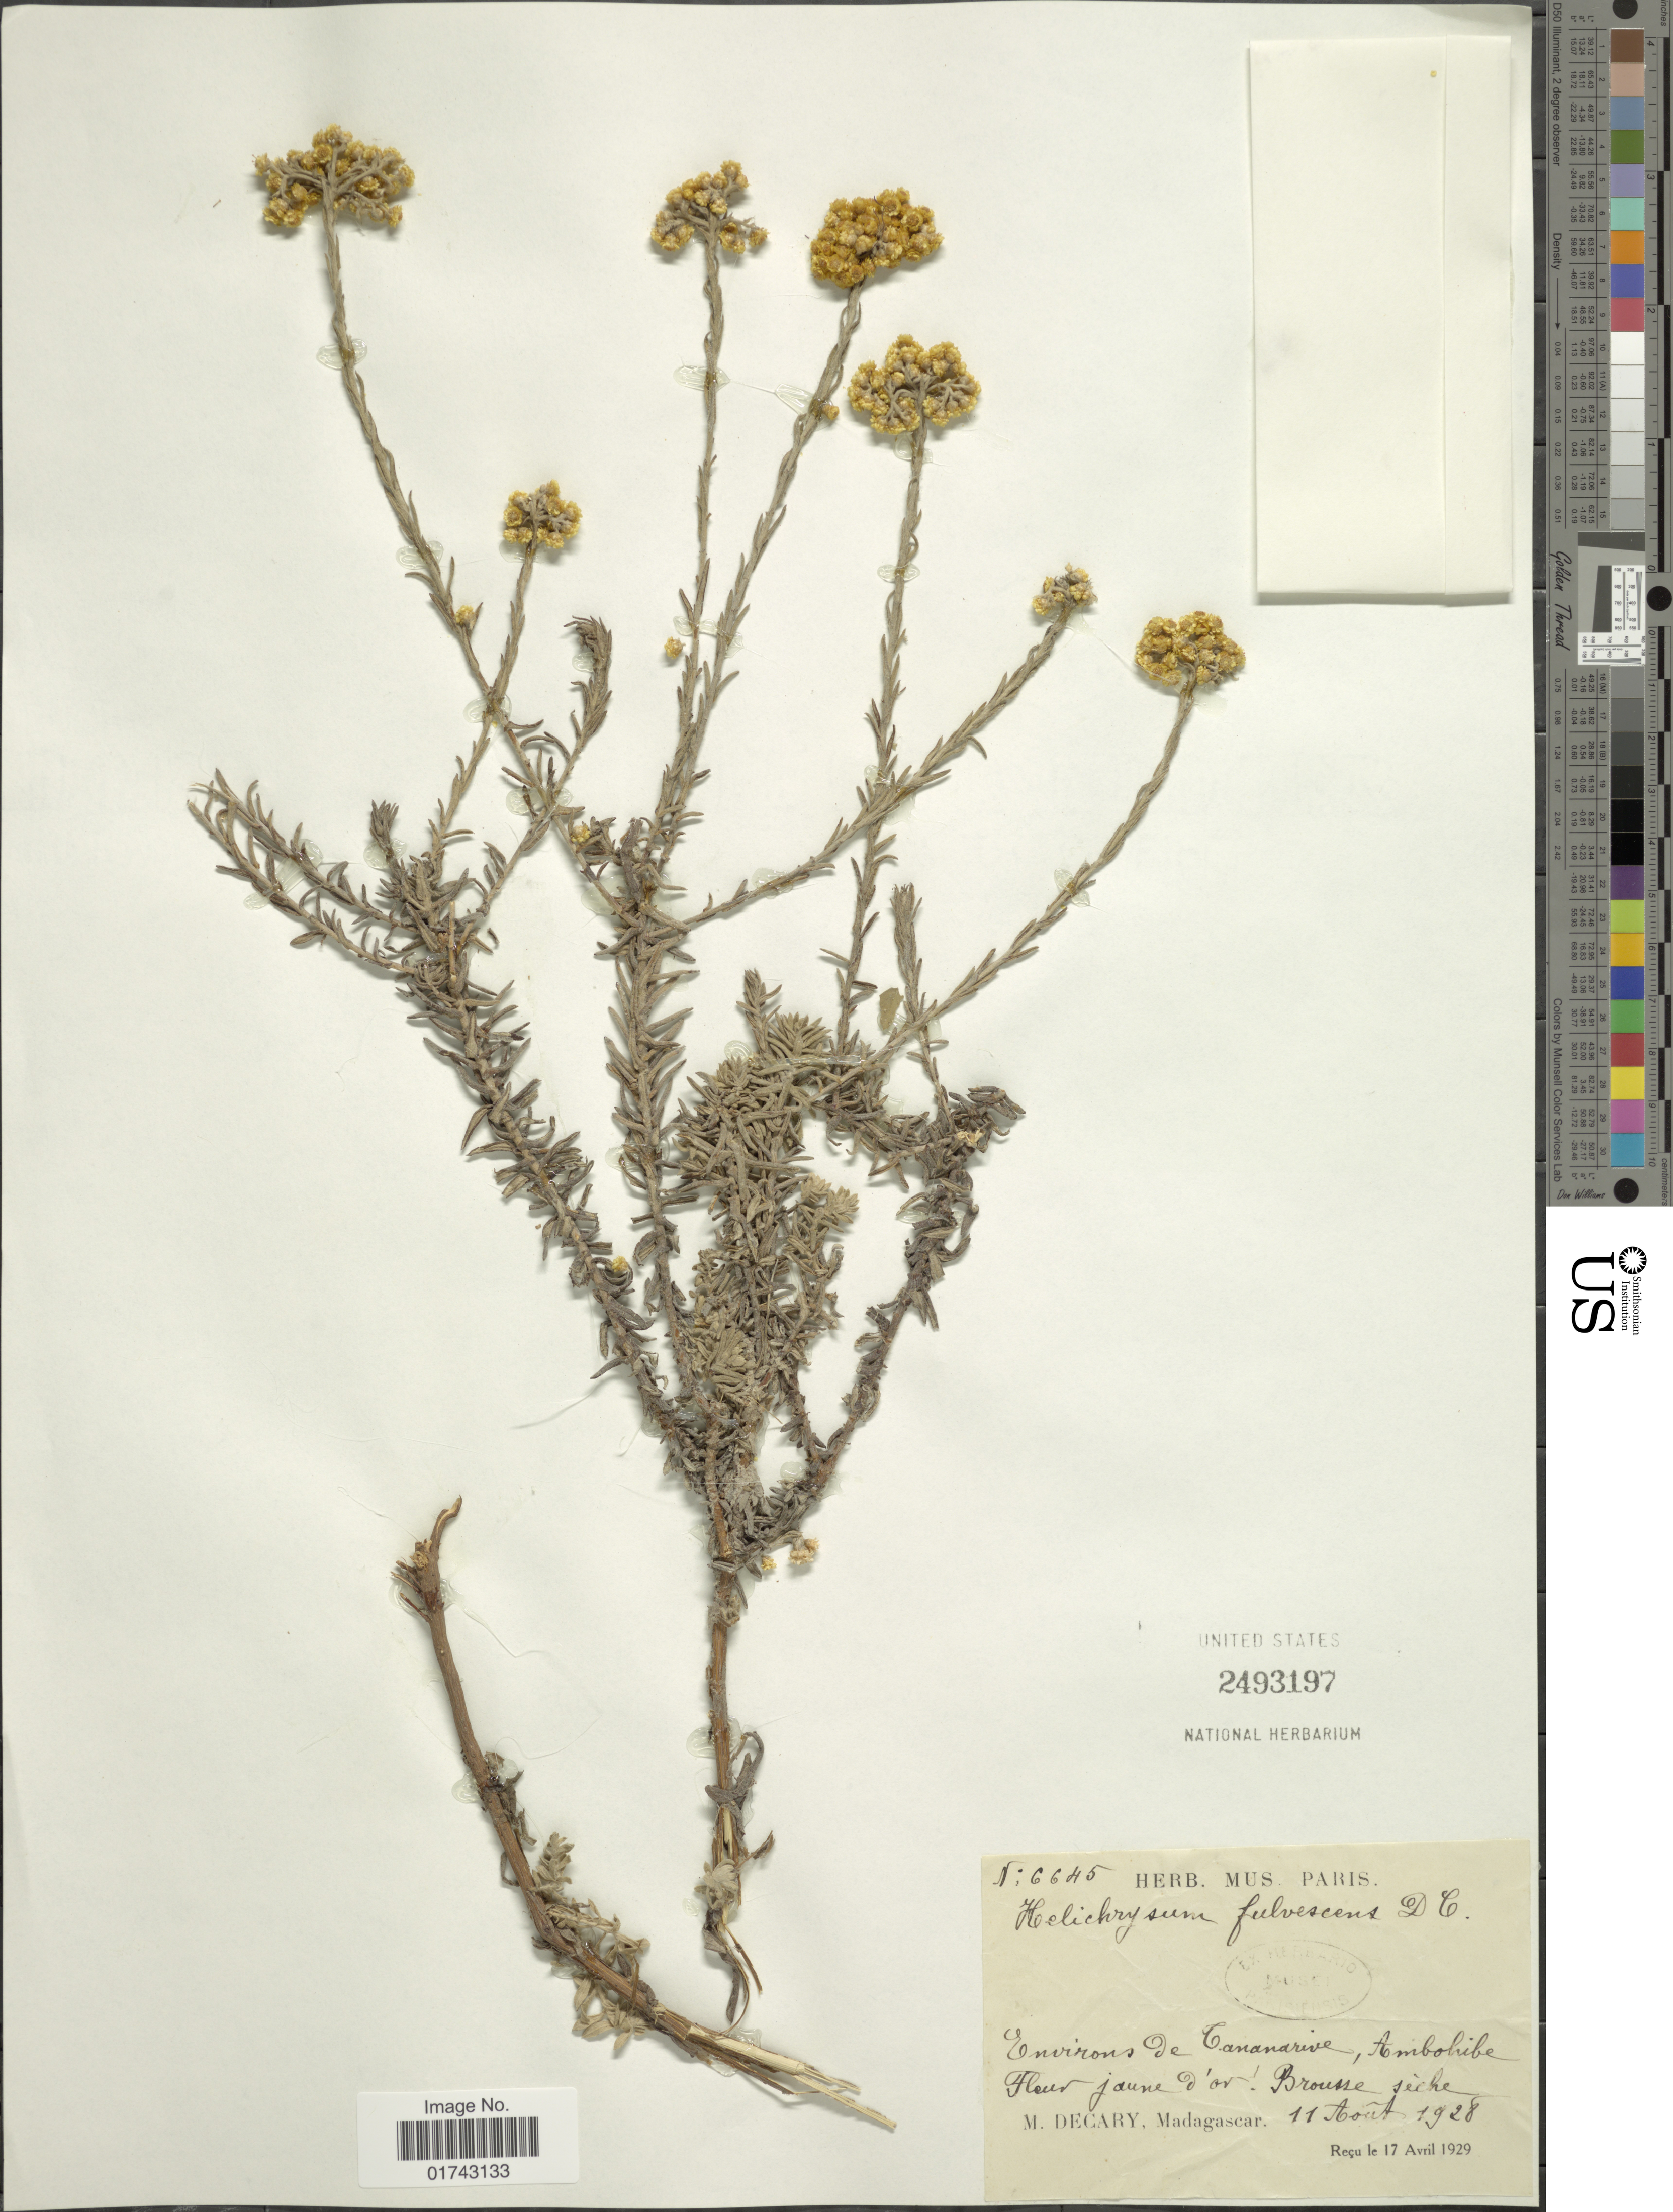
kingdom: Plantae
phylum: Tracheophyta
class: Magnoliopsida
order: Asterales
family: Asteraceae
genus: Helichrysum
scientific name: Helichrysum fulvescens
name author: DC.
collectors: R. Decary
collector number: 6645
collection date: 1928-08-11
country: Madagascar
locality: Environs rde Cananrive, Ambohibe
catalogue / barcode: US 2493197